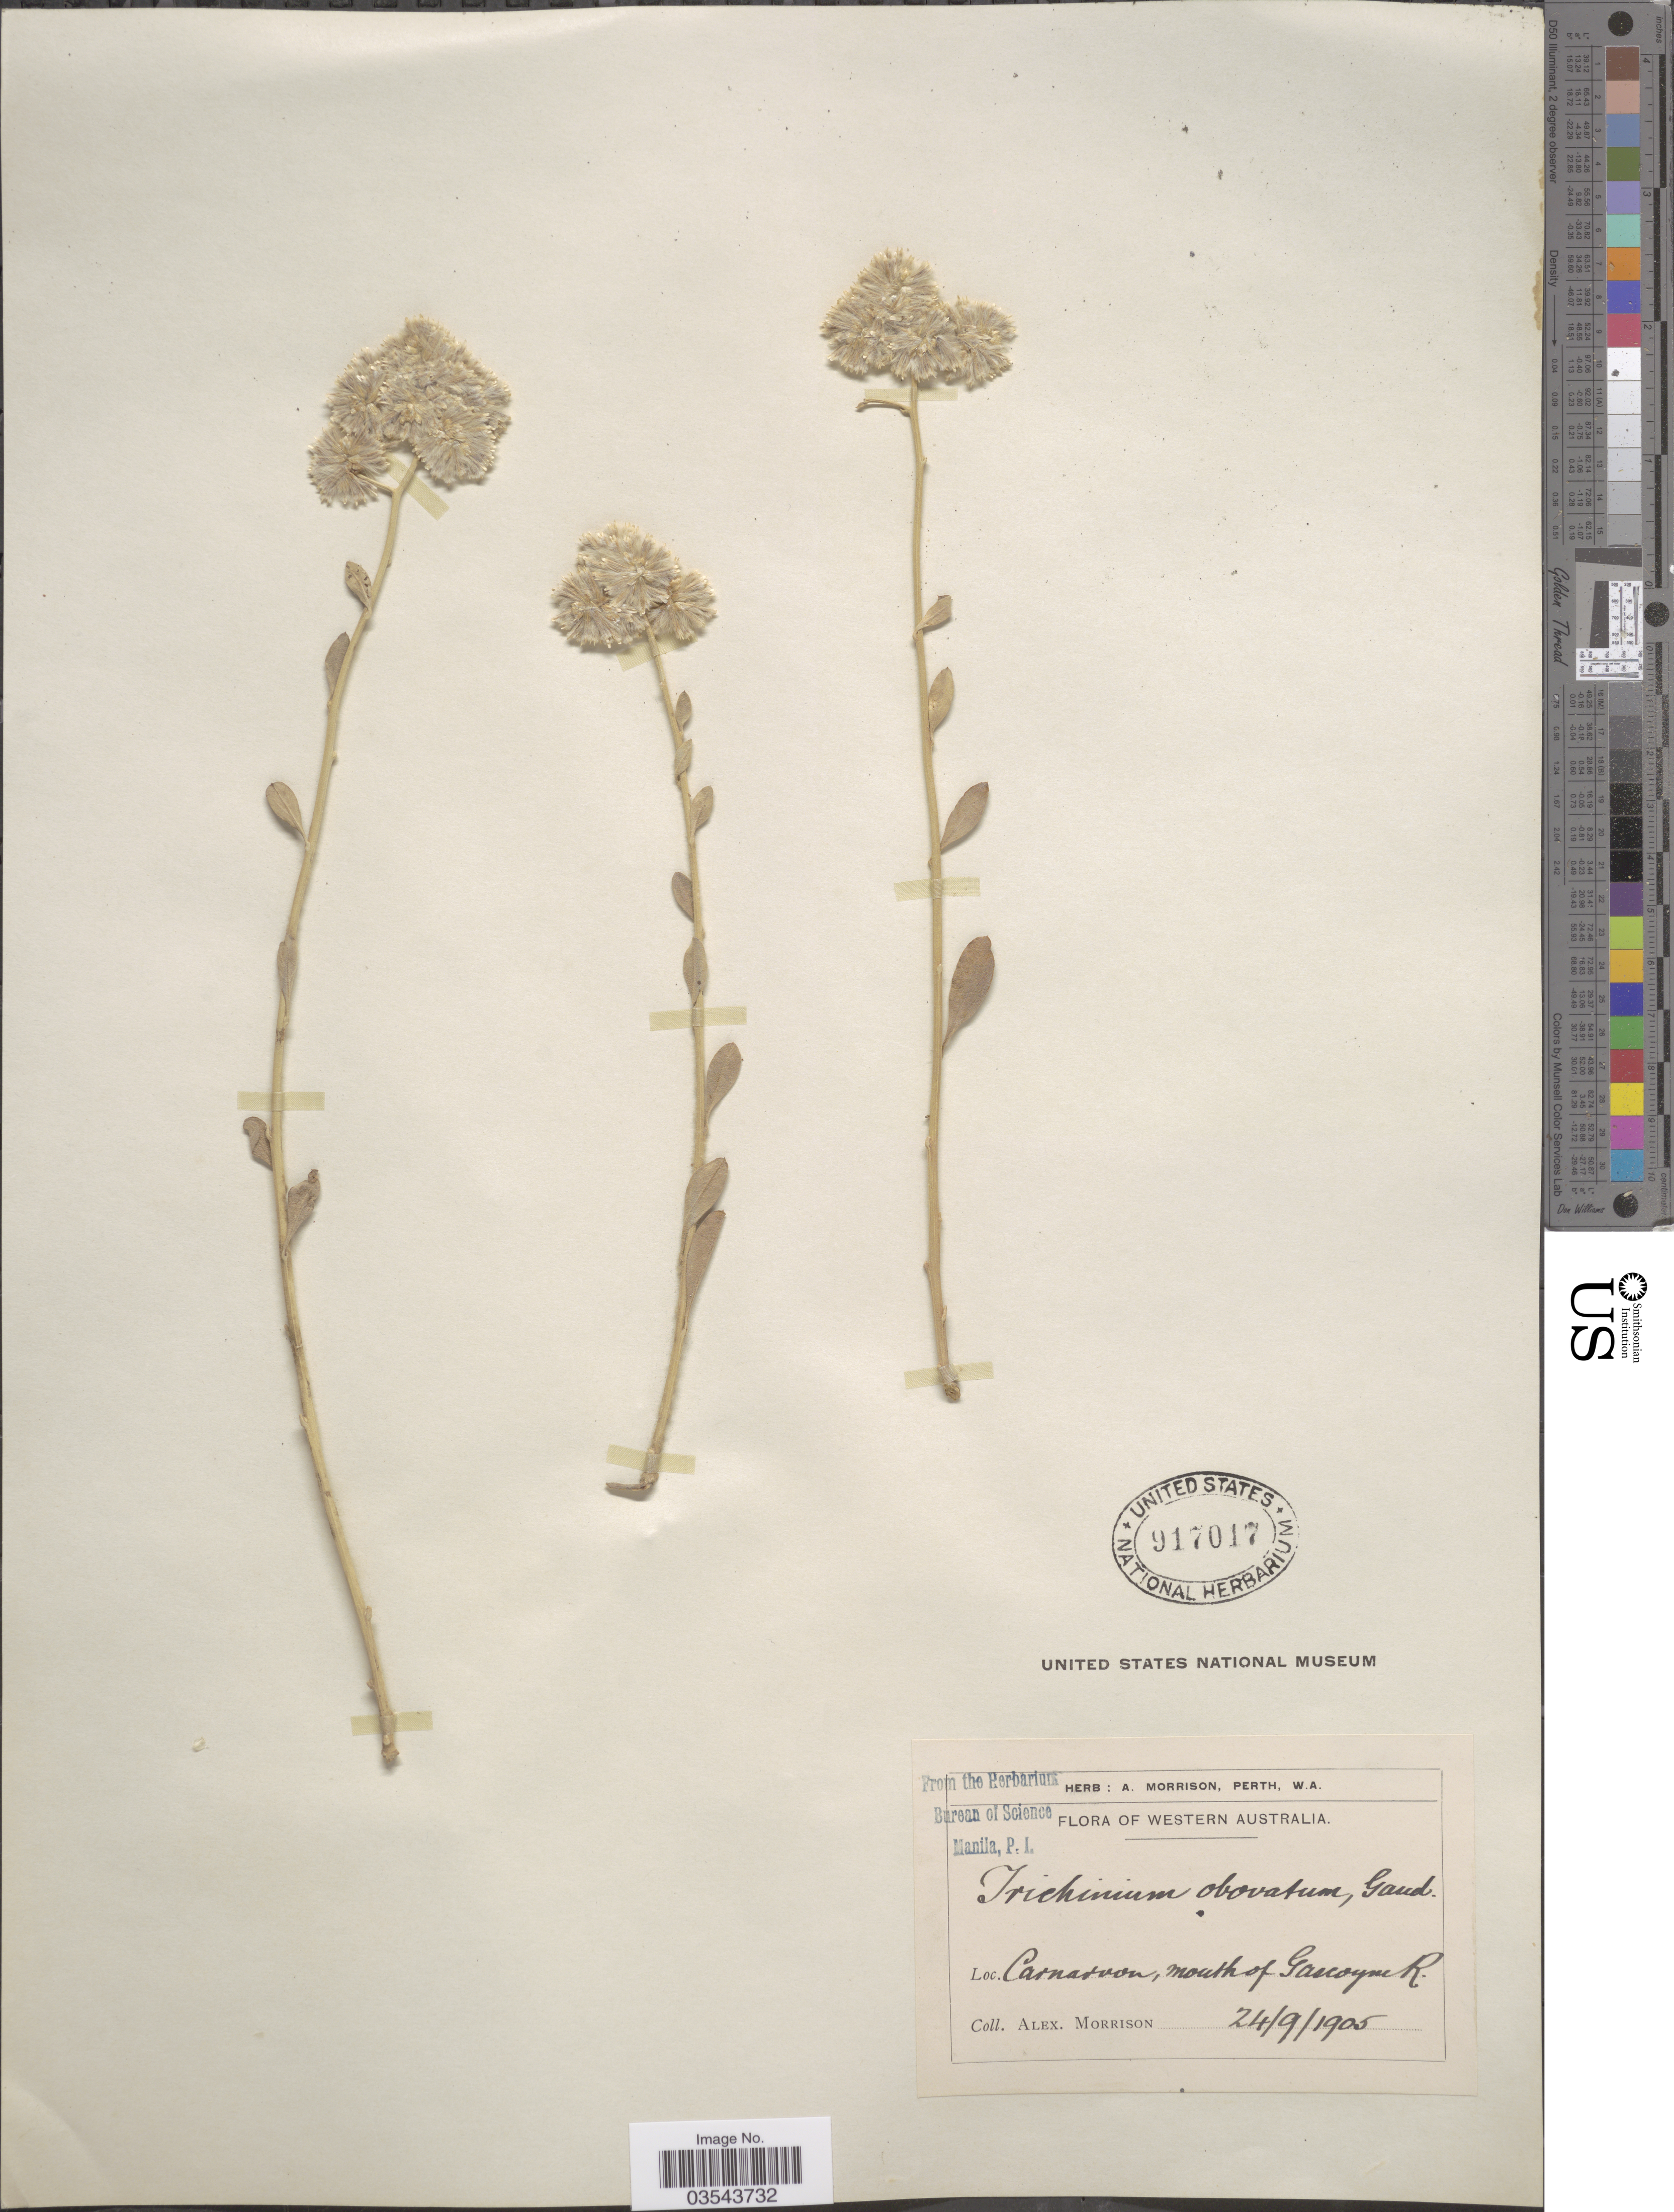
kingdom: Plantae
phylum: Tracheophyta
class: Magnoliopsida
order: Caryophyllales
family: Amaranthaceae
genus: Ptilotus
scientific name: Ptilotus obovatus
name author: (Gaudich.) F. Muell.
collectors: A. Morrison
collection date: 1905-09-24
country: Australia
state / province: Western Australia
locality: Carnarvon, mouth of Gascoyne R.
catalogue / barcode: US 917017